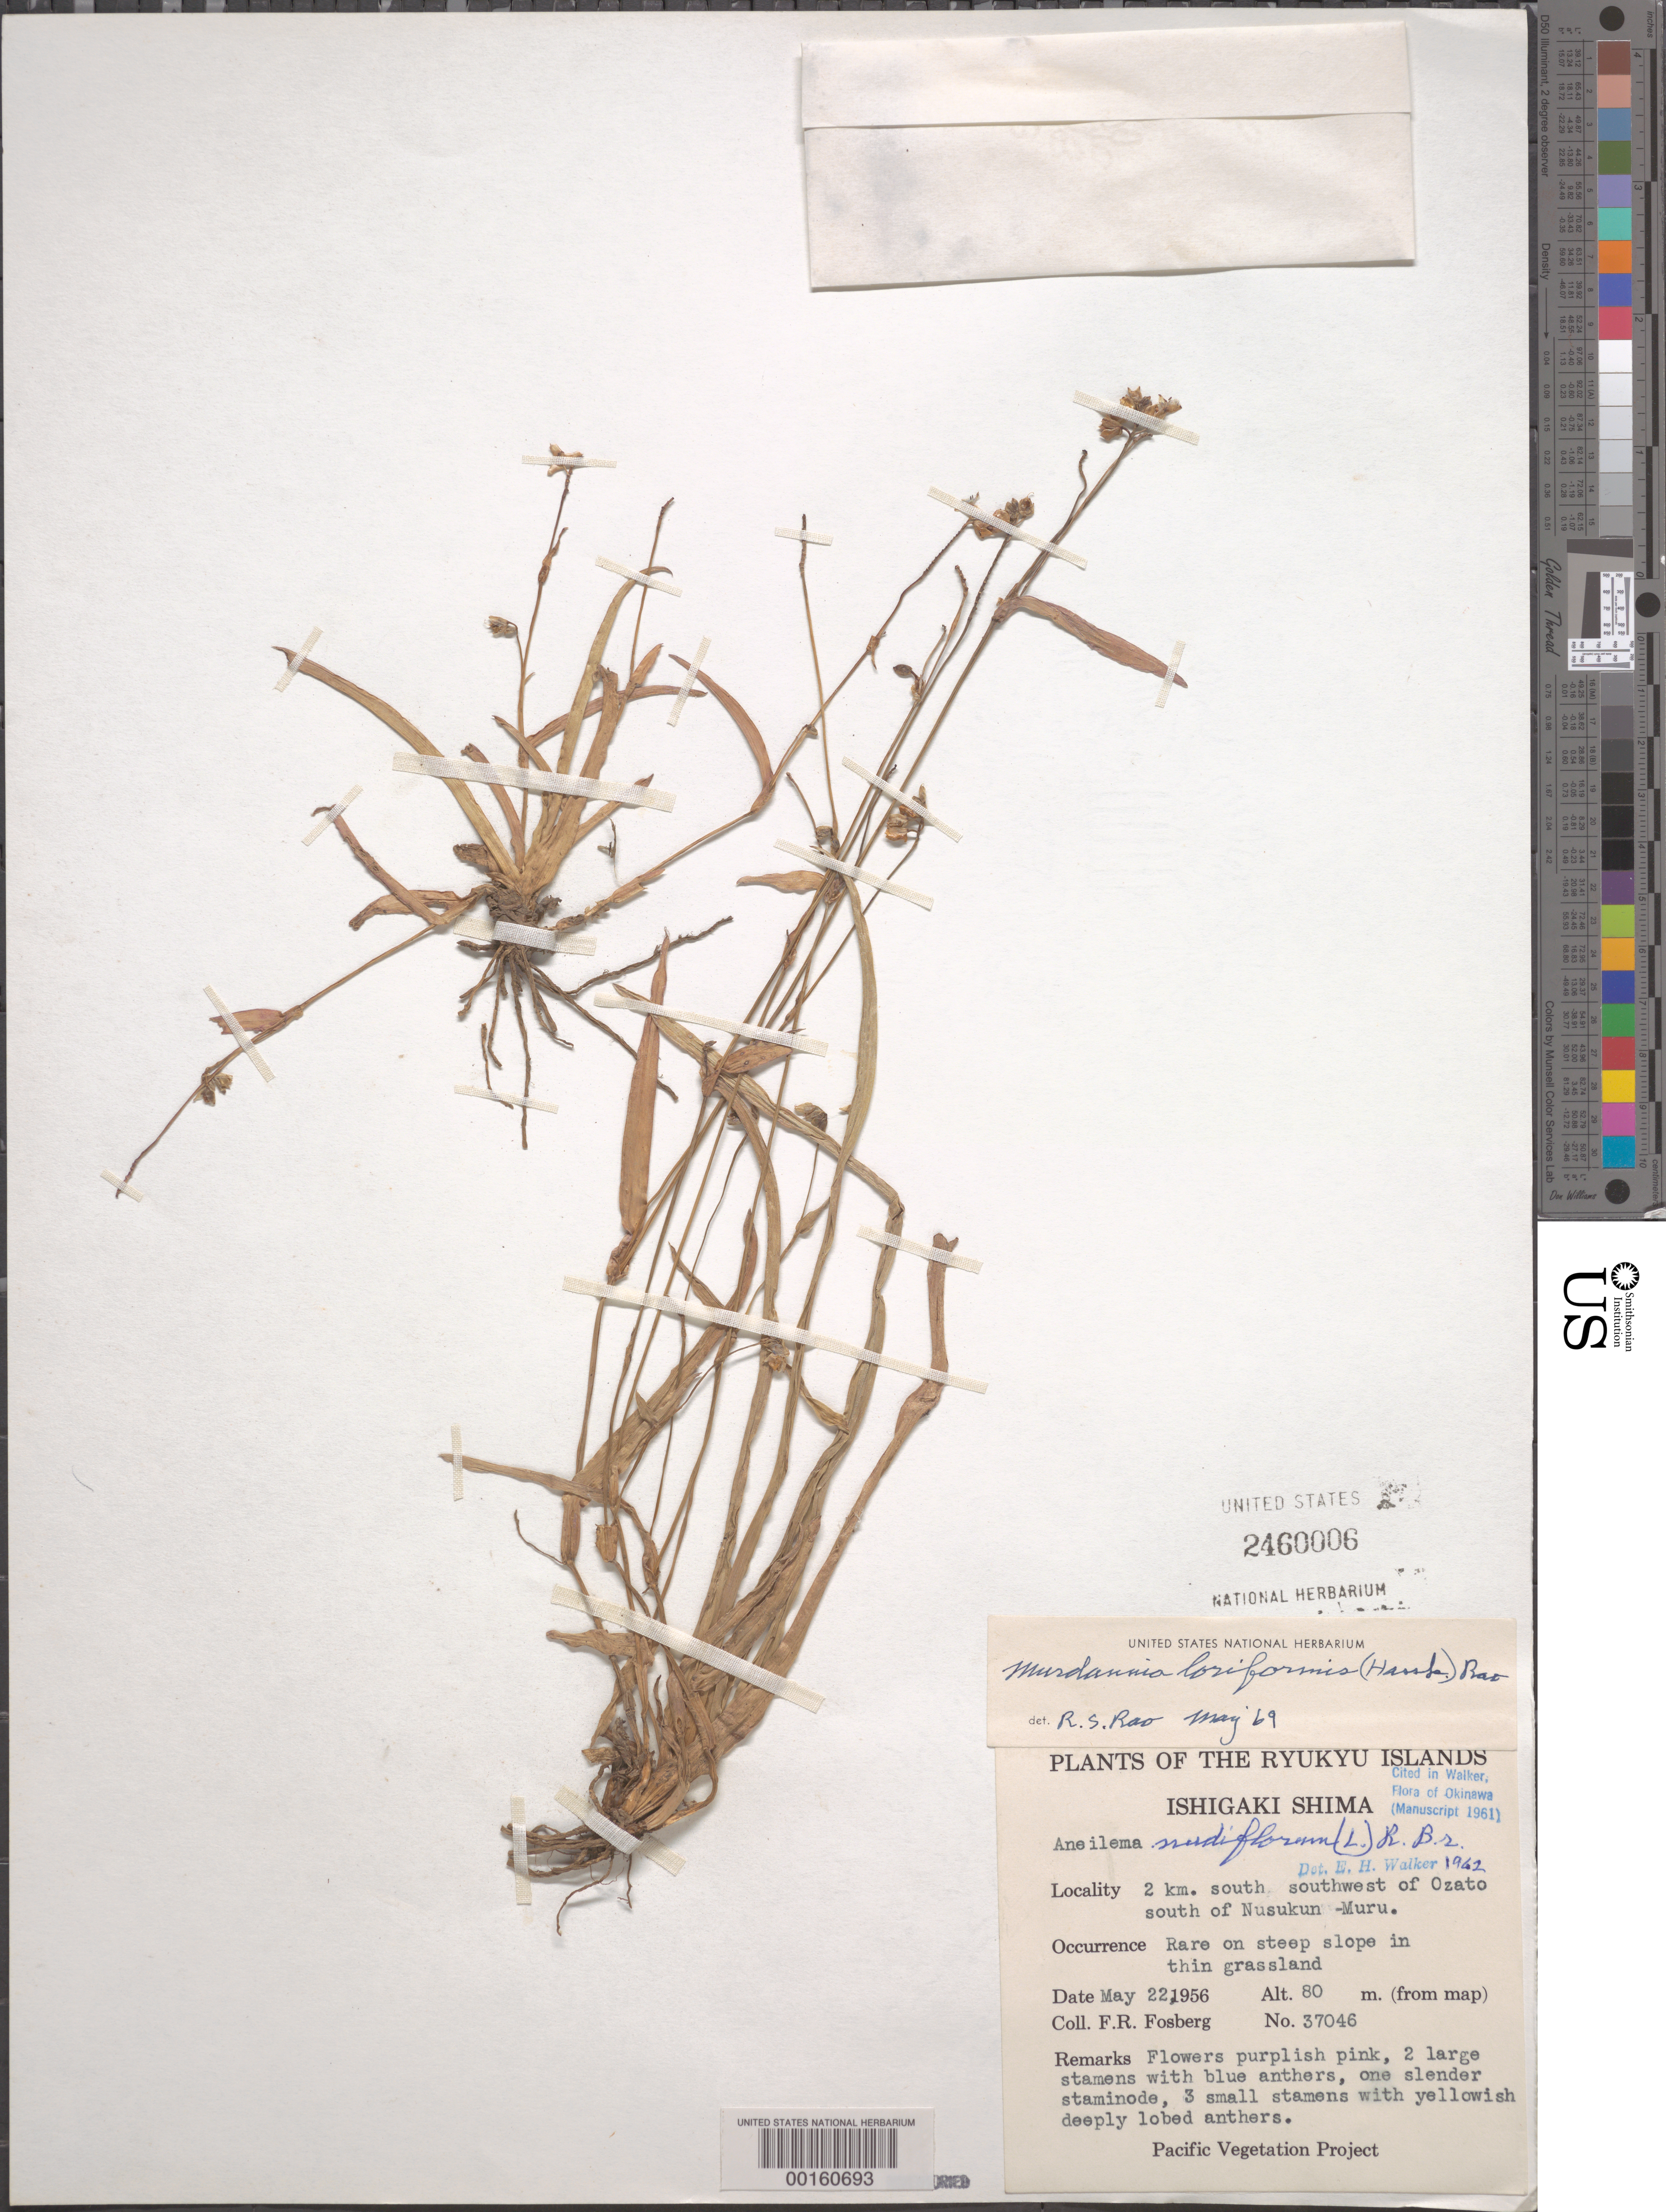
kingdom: Plantae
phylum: Tracheophyta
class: Liliopsida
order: Commelinales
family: Commelinaceae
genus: Murdannia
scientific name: Murdannia loriformis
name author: (Hassk.) R.S. Rao & Kammathy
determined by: Rao, R. S.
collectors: F. R. Fosberg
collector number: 37046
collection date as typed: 22 May 1956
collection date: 1956-05-22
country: Japan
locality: Ishigaki shima, south of nusukun-muru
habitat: Steep slope, thin grassland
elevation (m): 80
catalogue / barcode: US 2460006